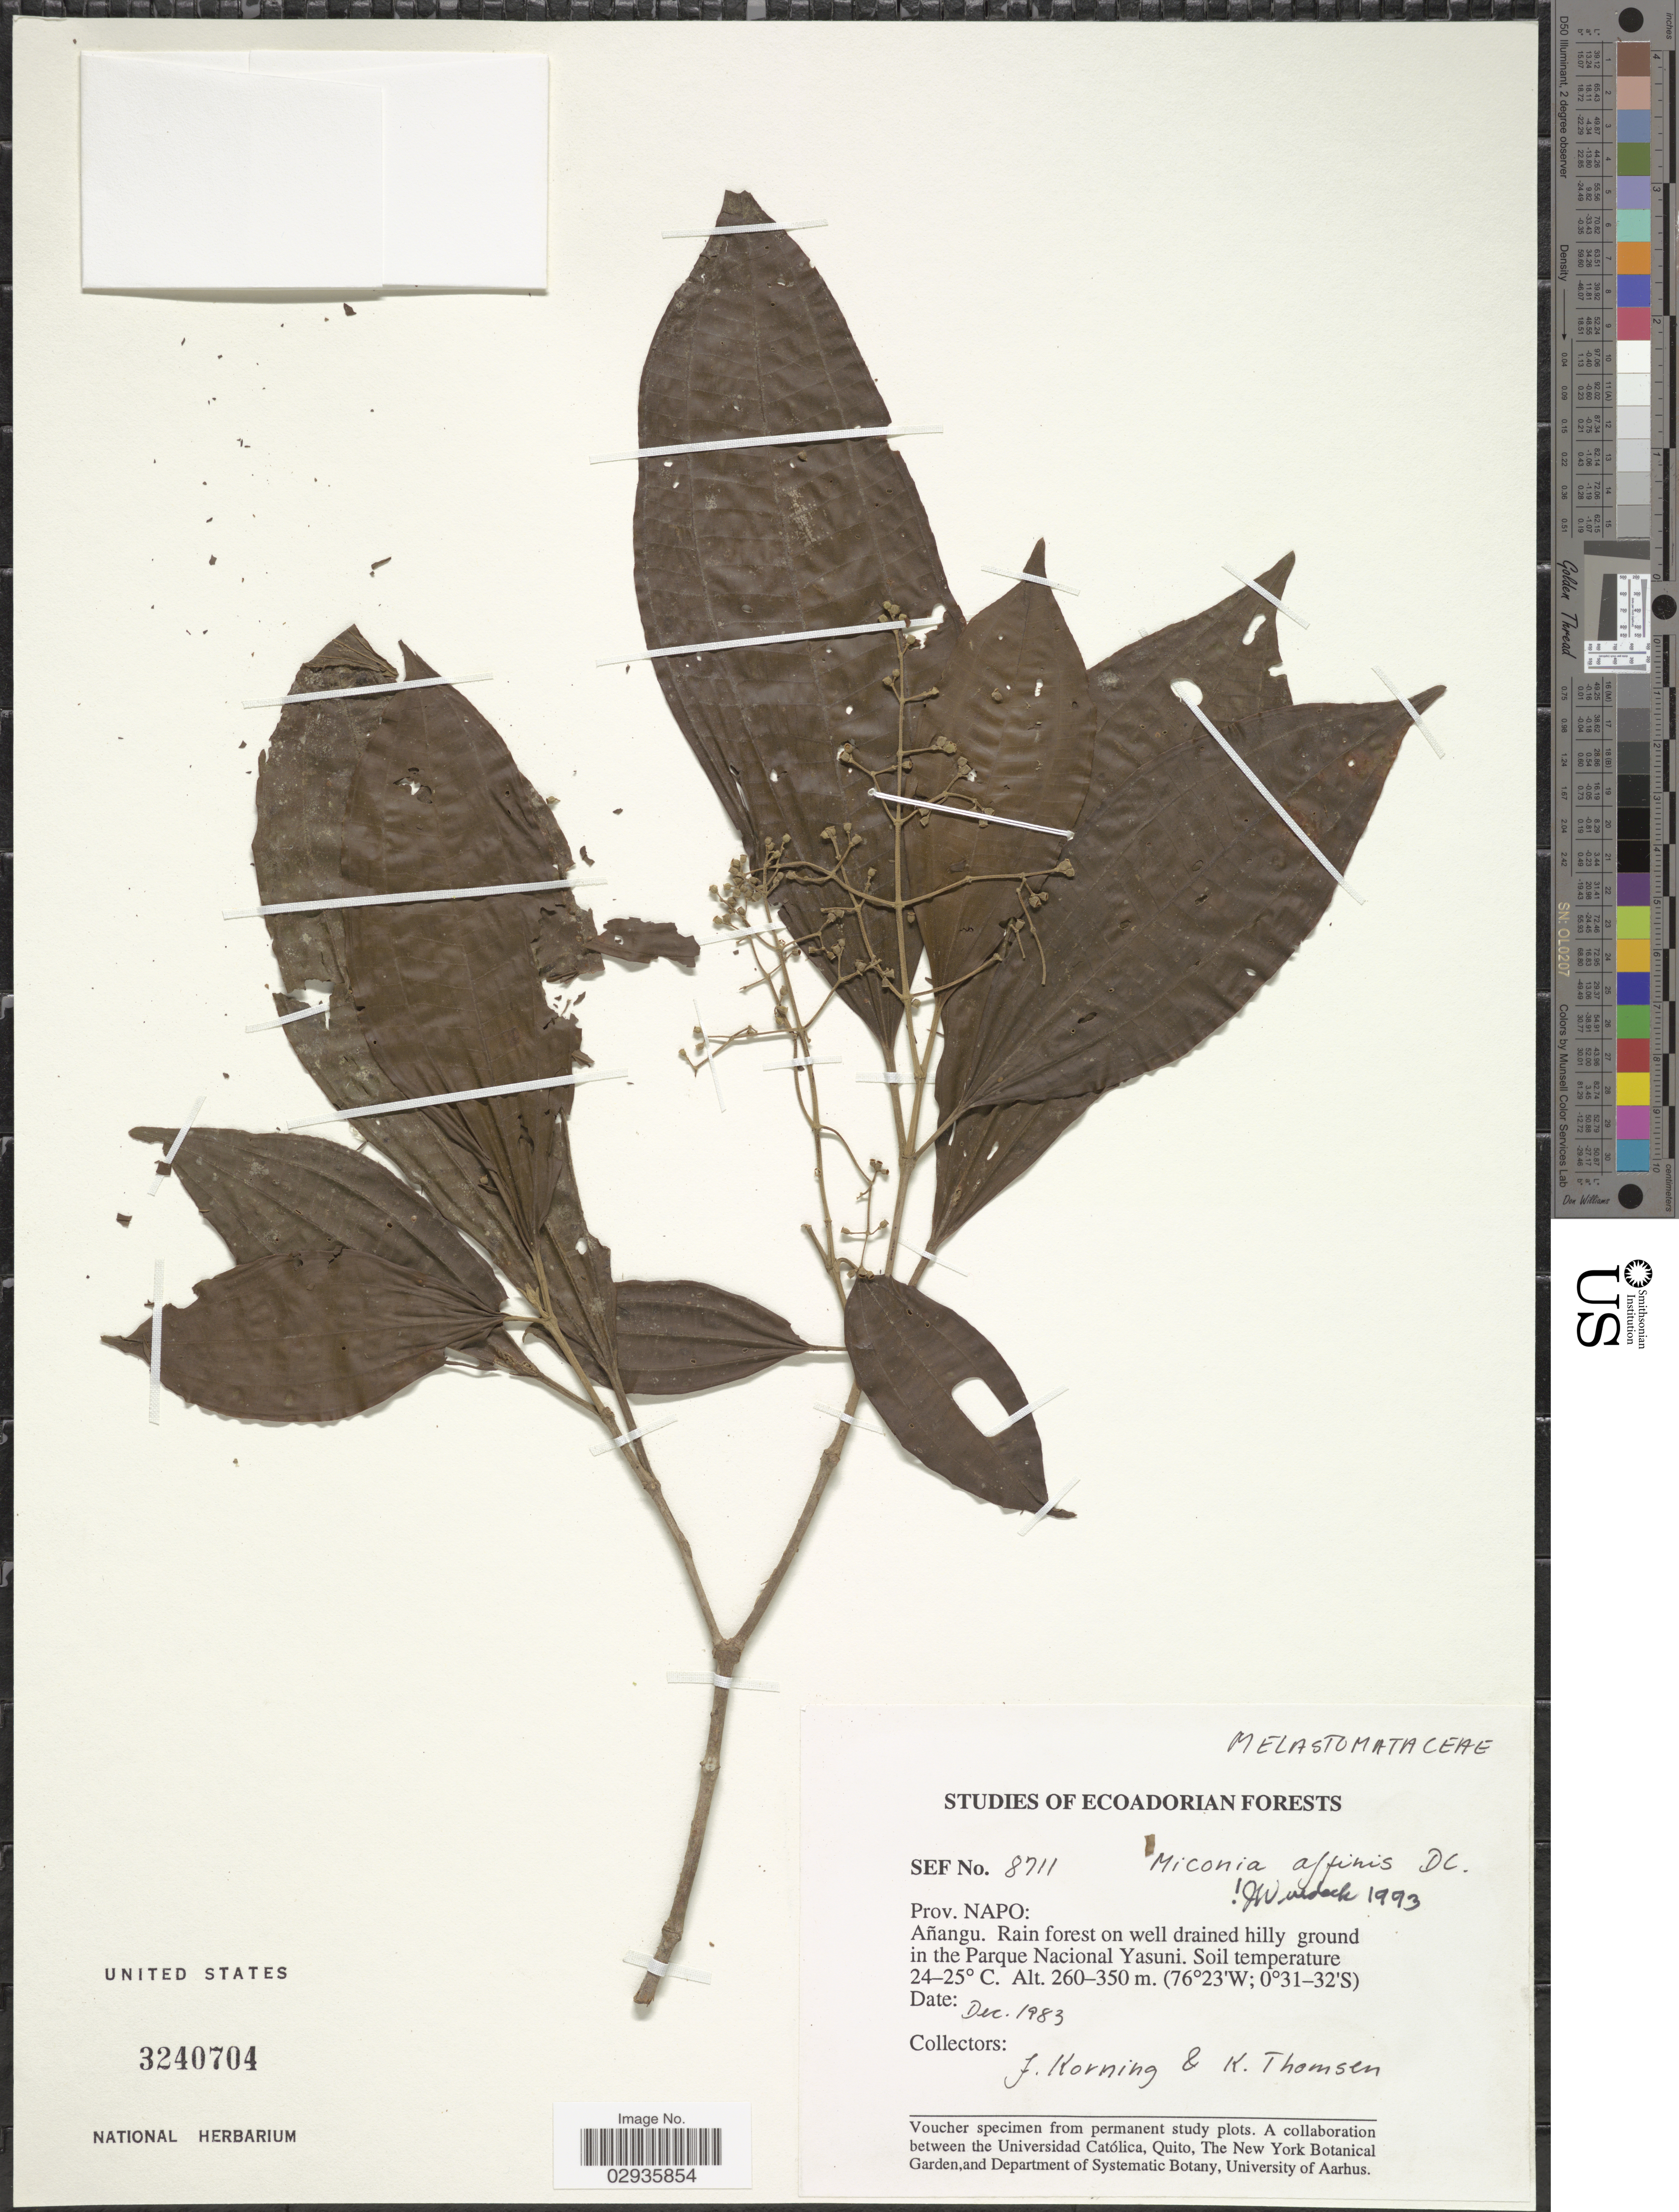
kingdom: Plantae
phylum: Tracheophyta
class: Magnoliopsida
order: Myrtales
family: Melastomataceae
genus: Miconia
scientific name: Miconia affinis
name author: DC.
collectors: J. Korning & K. Thomsen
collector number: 8711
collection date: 1983-12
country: Ecuador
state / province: Napo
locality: Añangu. Rain forest on well drained hilly ground in the Parque Nacional Yasuni.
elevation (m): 260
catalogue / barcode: US 3240704